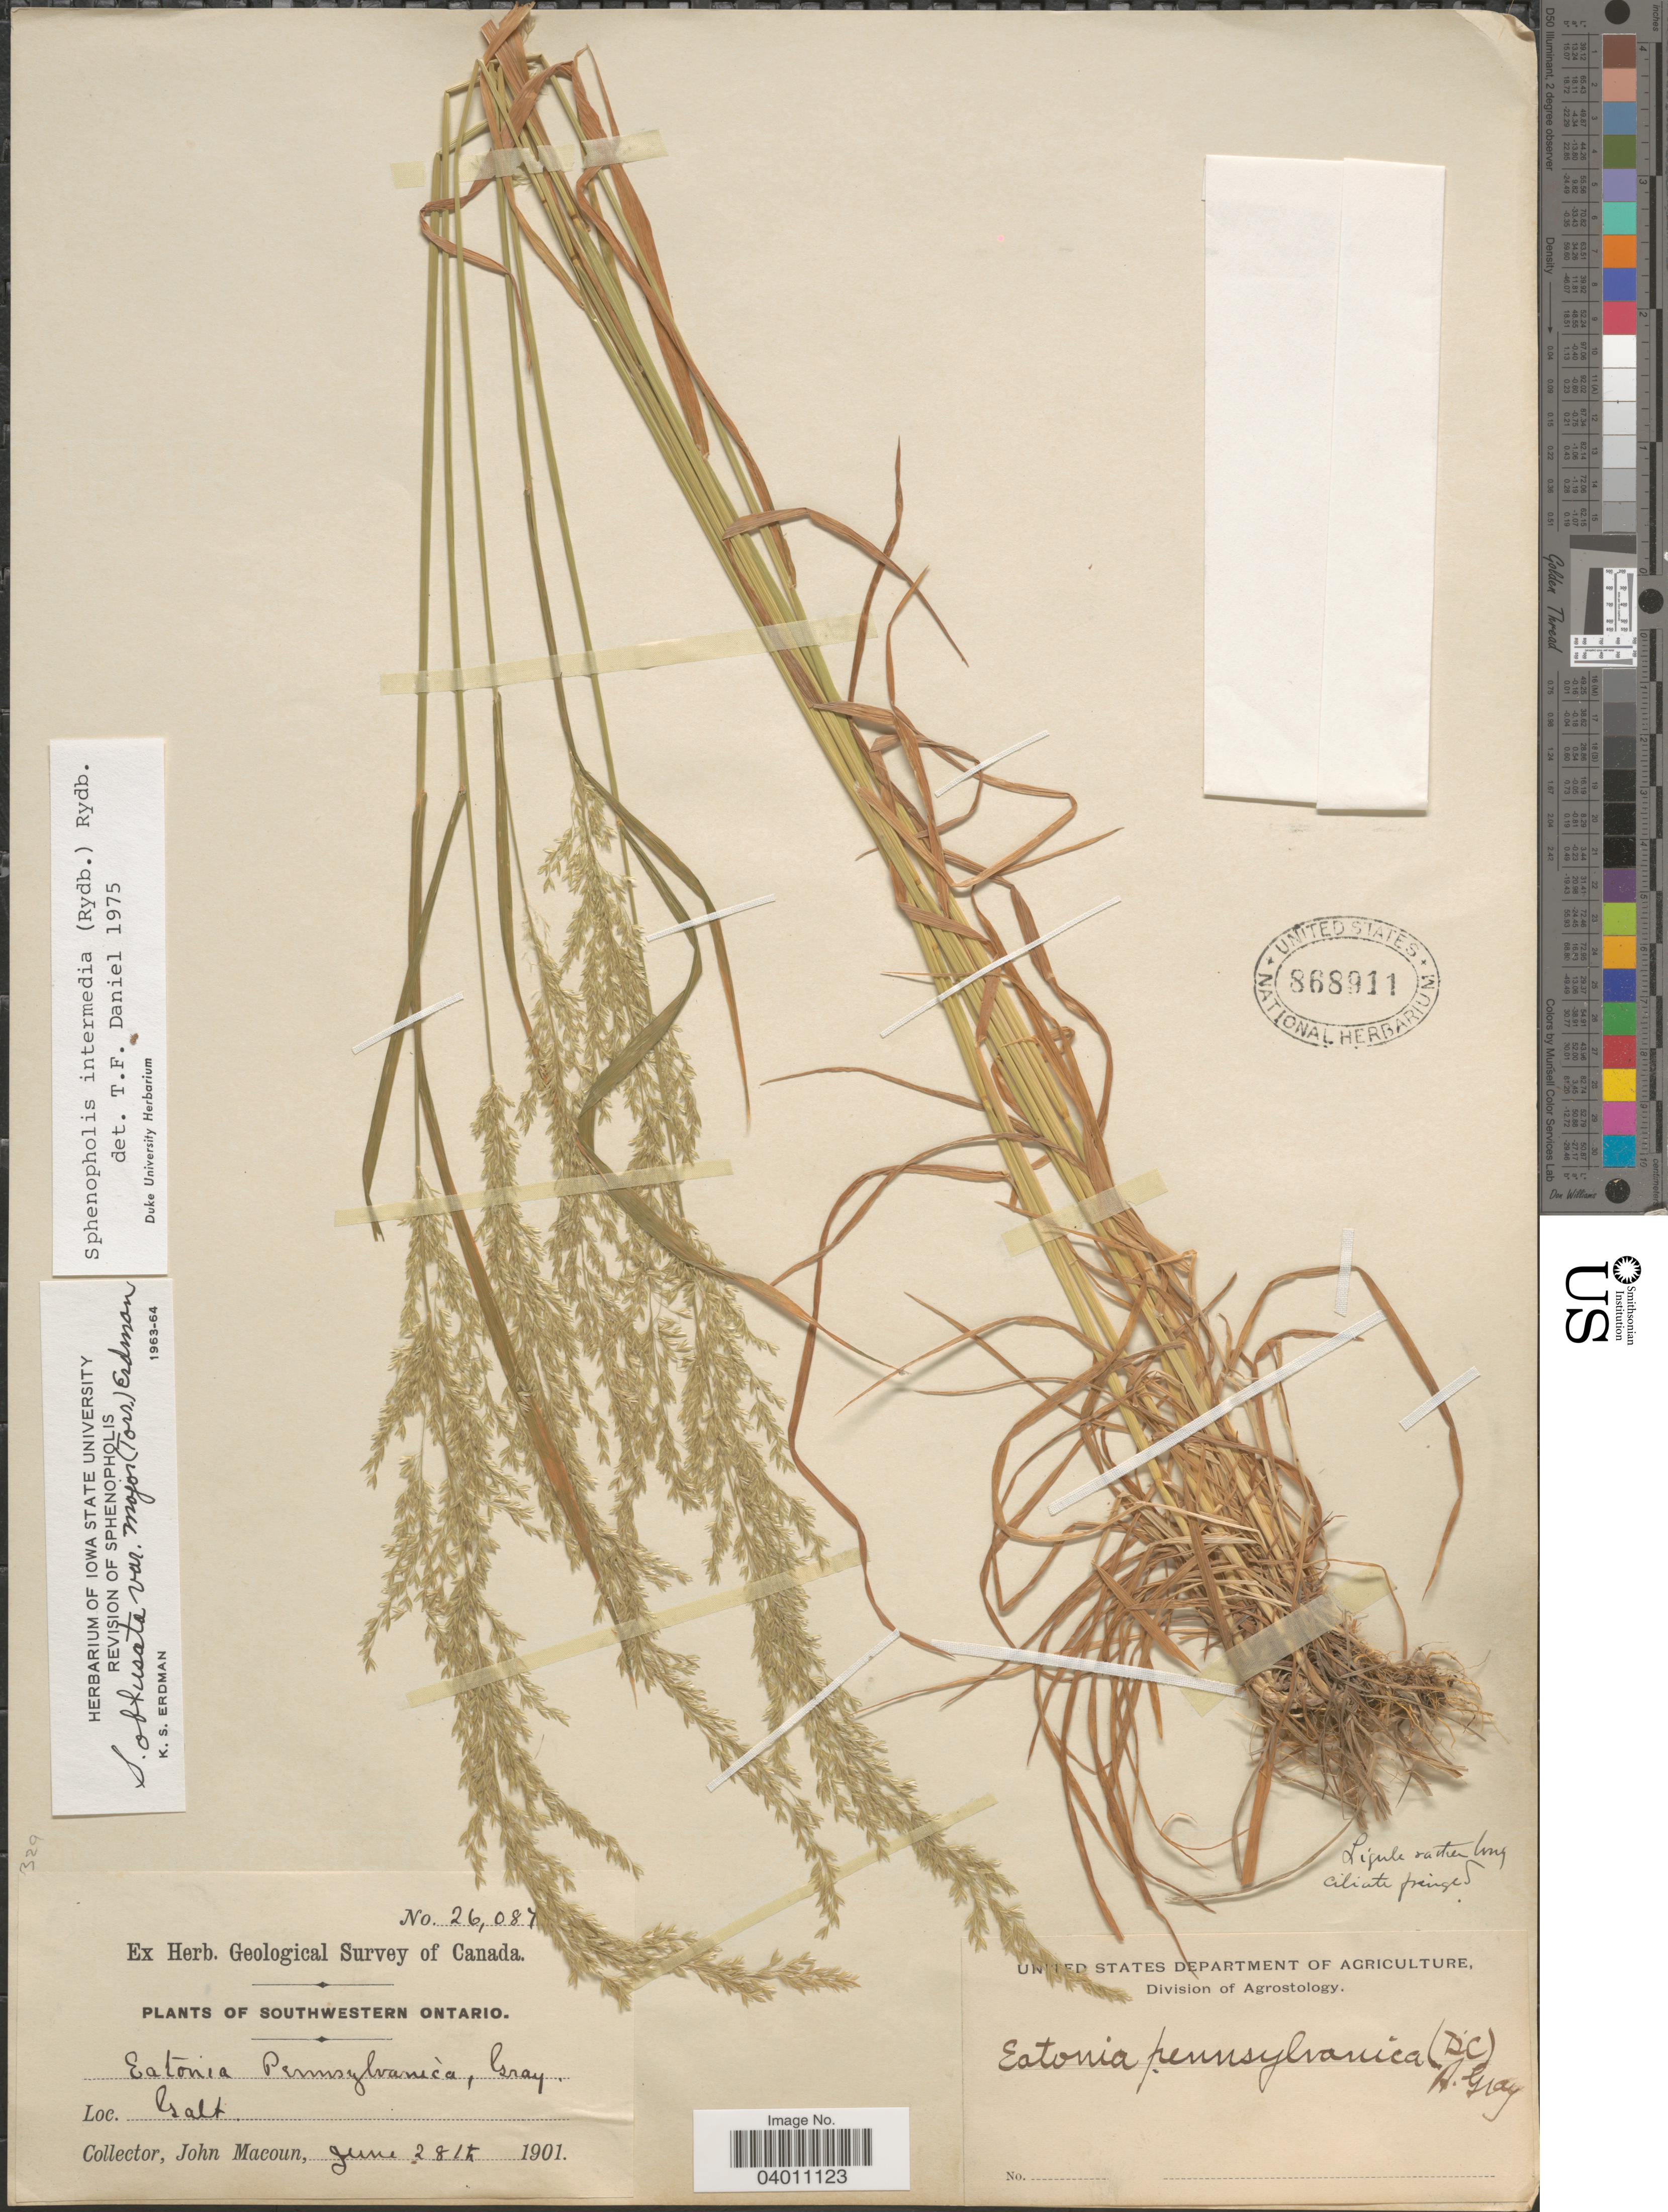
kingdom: Plantae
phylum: Tracheophyta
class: Liliopsida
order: Poales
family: Poaceae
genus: Sphenopholis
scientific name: Sphenopholis intermedia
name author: (Rydb.) Rydb.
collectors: J. Macoun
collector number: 26087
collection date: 1901-06-28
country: Canada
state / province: Ontario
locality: Southwestern Ontario. Galt.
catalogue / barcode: US 868911